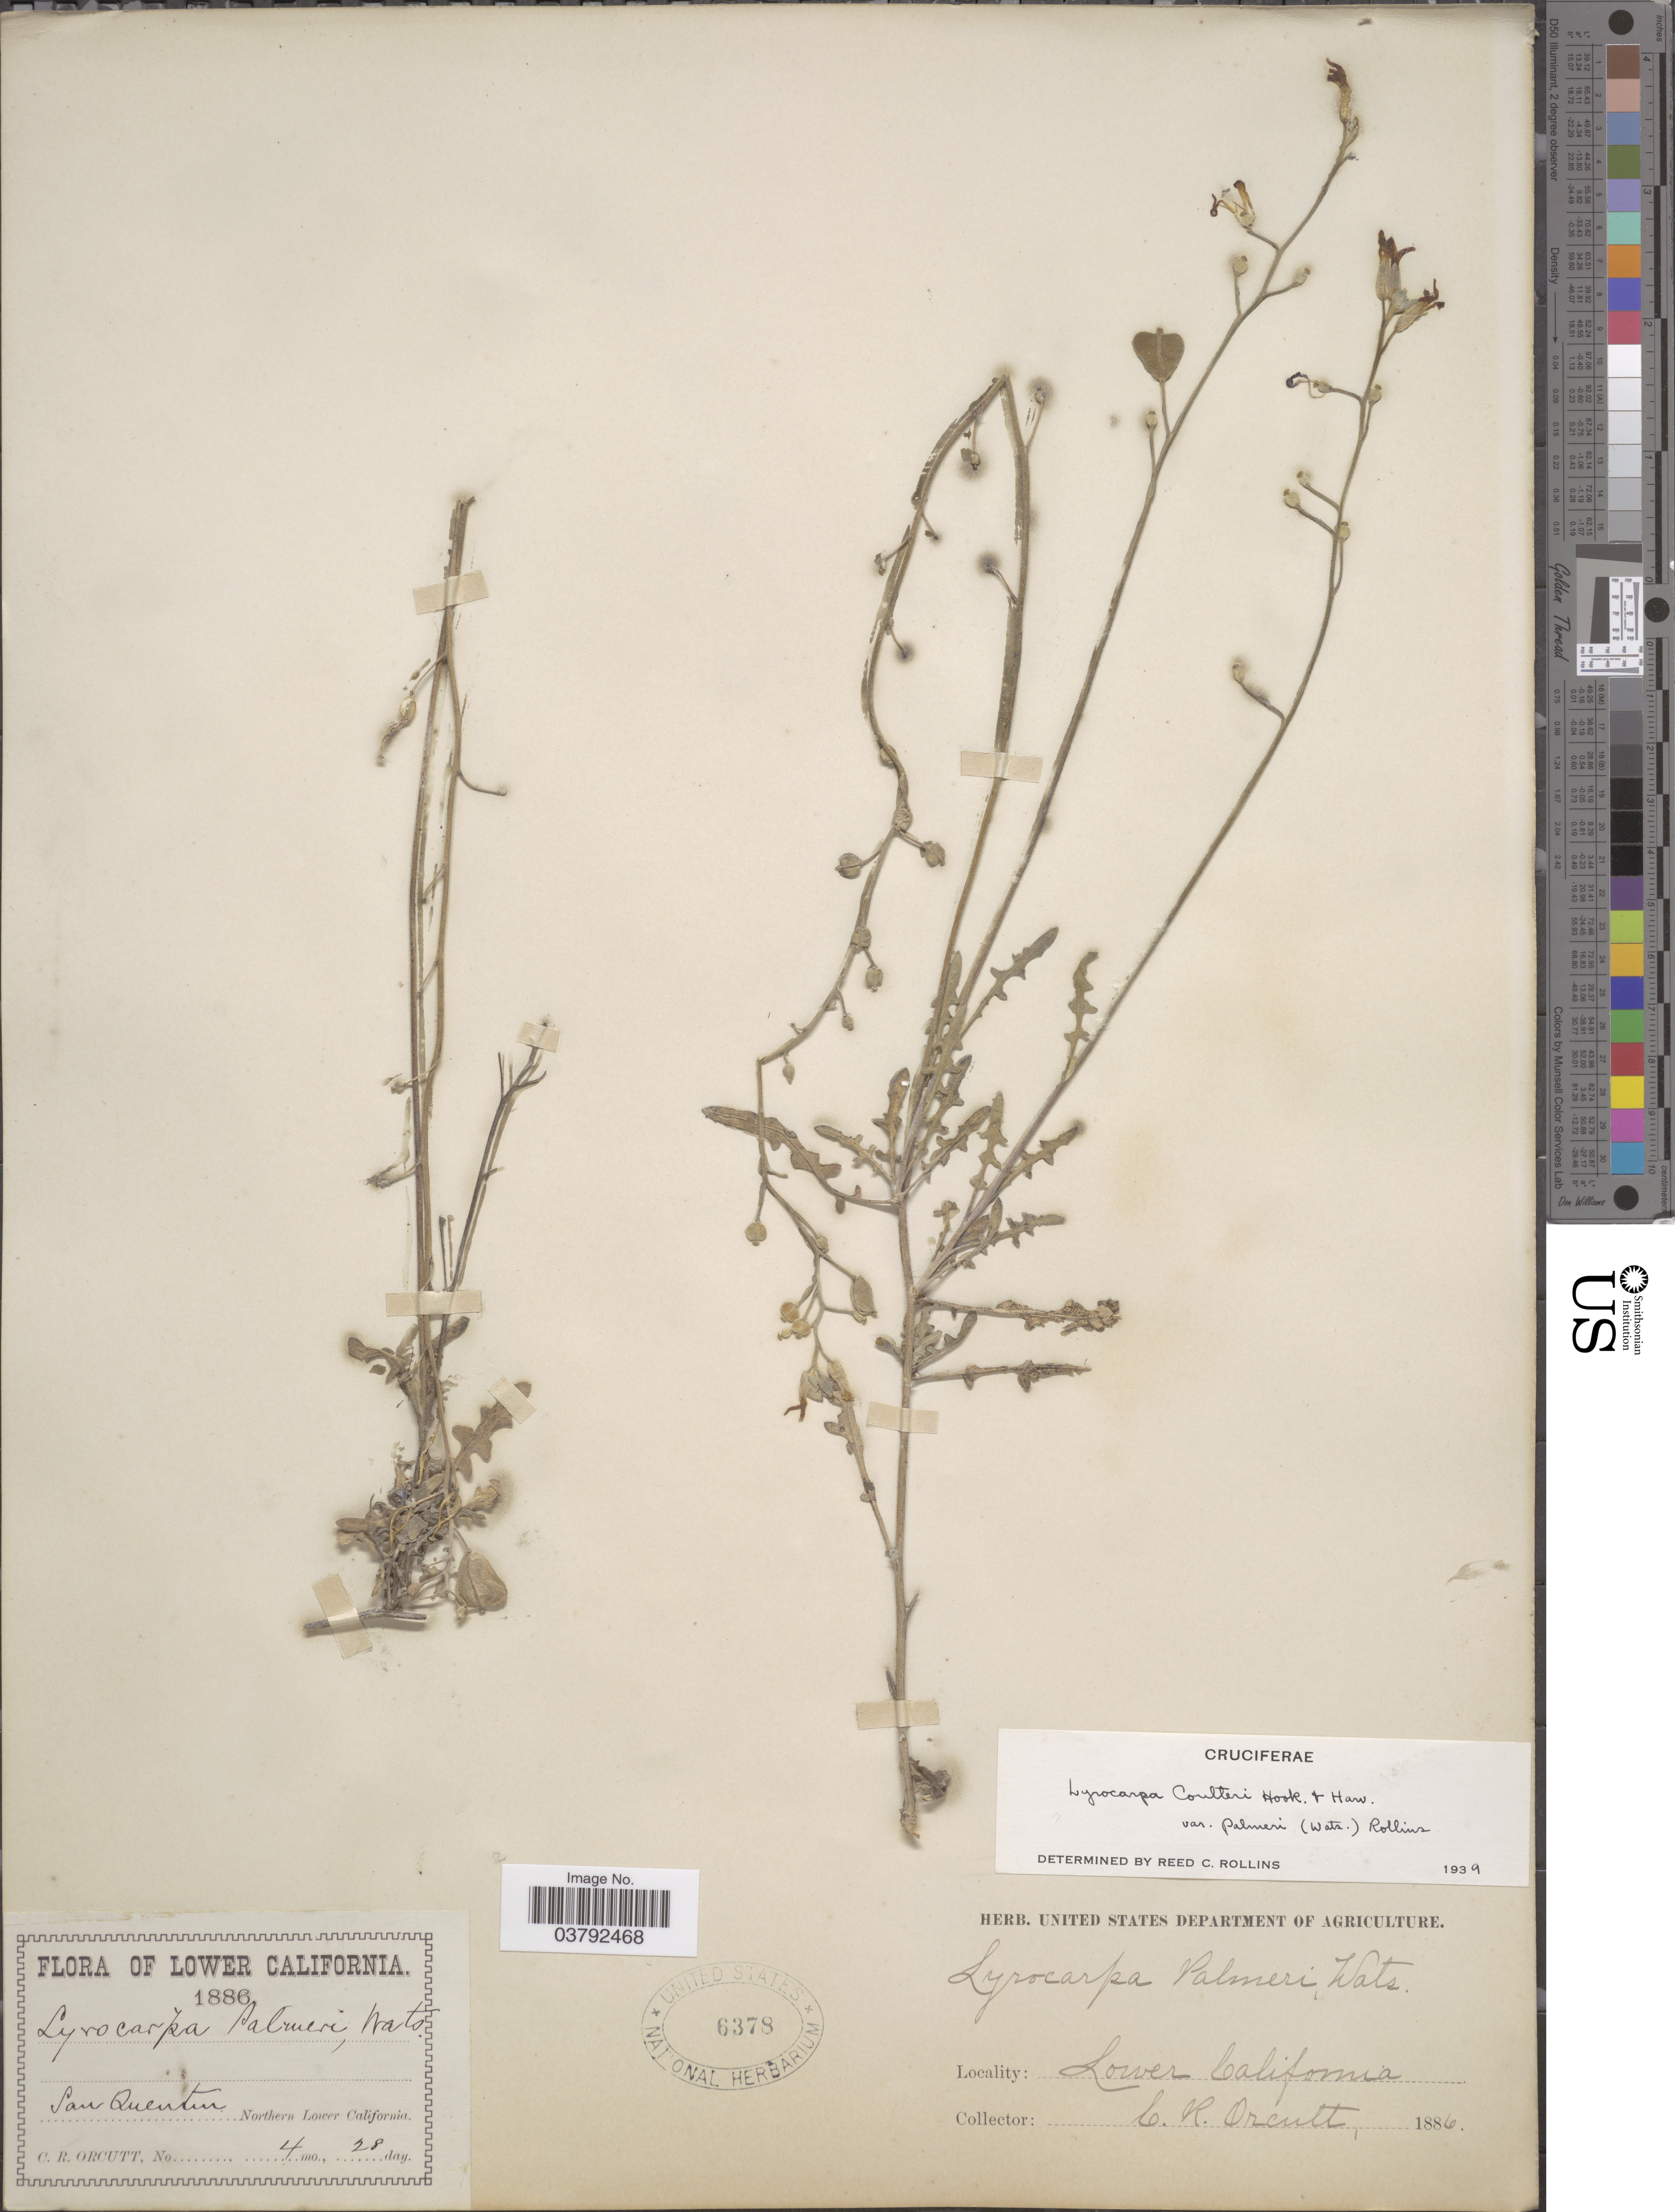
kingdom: Plantae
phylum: Tracheophyta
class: Magnoliopsida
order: Brassicales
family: Brassicaceae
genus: Lyrocarpa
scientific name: Lyrocarpa coulteri var. palmeri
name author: (S. Watson) Rollins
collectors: C. R. Orcutt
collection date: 1886-04-28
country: Mexico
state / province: Baja California Norte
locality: Northern Lower California. San Quentin.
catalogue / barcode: US 6378